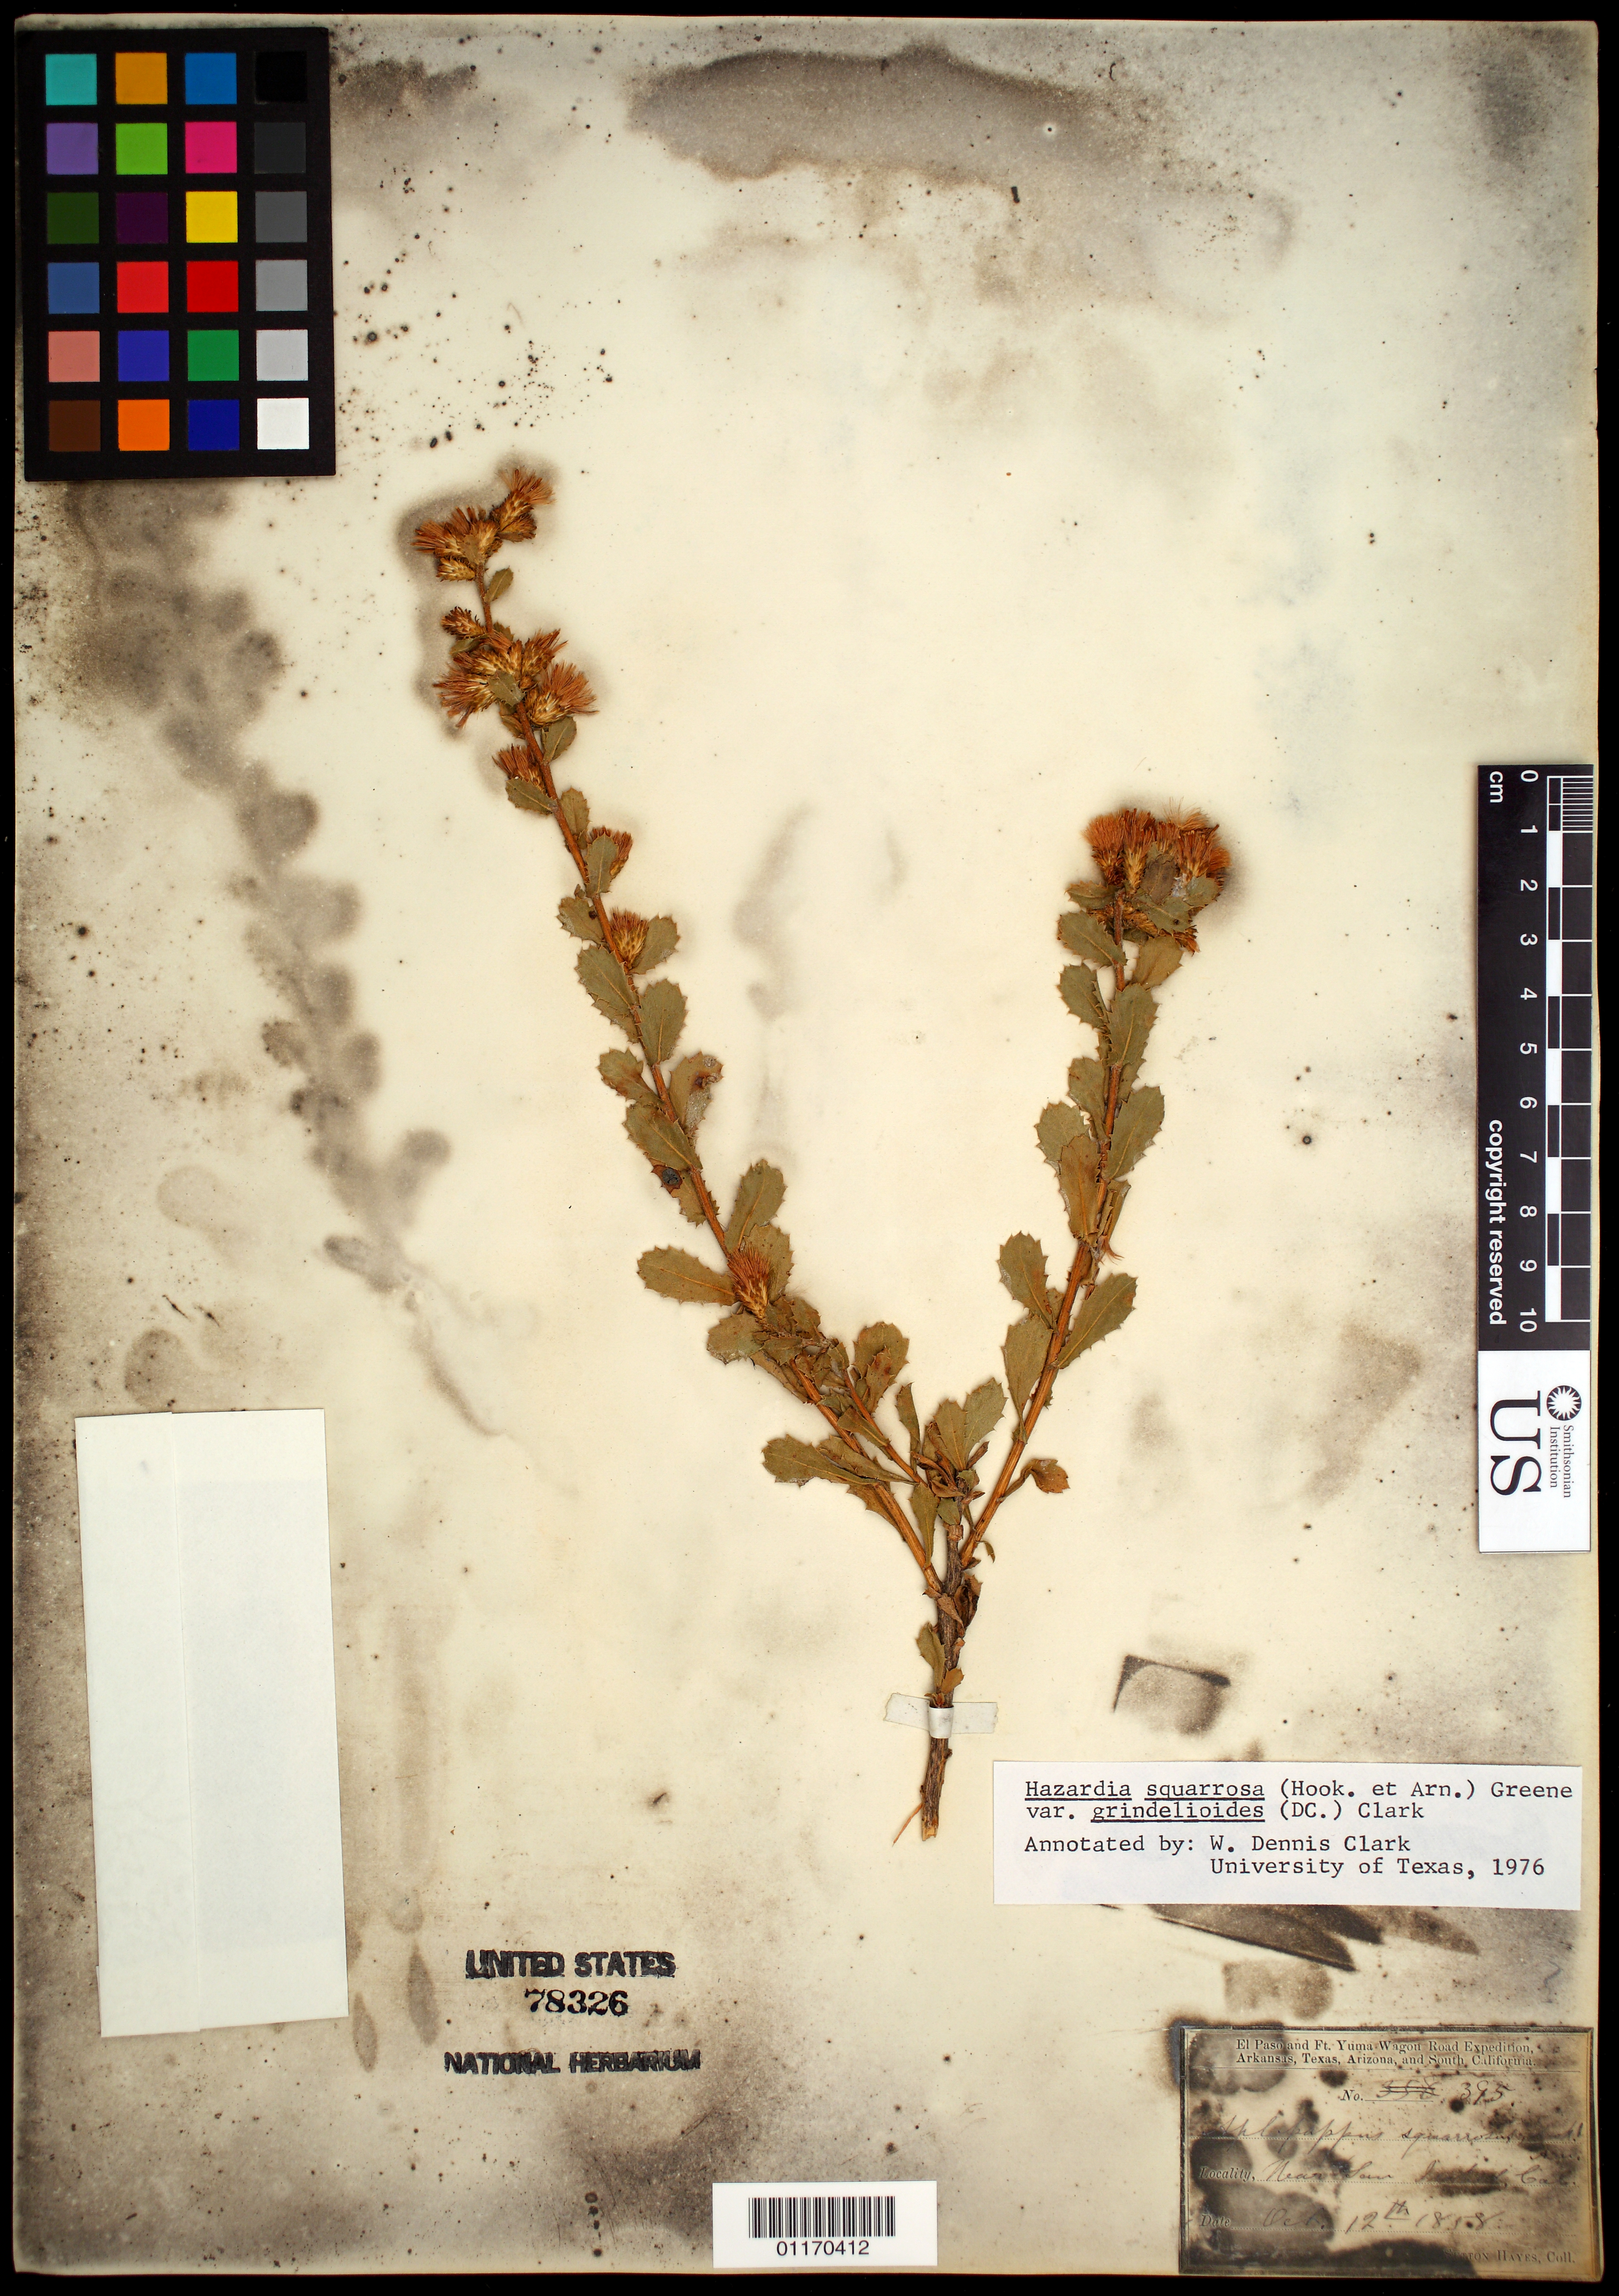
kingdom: Plantae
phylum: Tracheophyta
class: Magnoliopsida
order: Asterales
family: Asteraceae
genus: Hazardia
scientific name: Hazardia squarrosa var. grindelioides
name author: (DC.) W.D. Clark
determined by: Clark, W. D.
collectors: S. Hayes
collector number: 395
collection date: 1858-10-12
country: United States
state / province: California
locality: near San Isabel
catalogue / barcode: US 78326